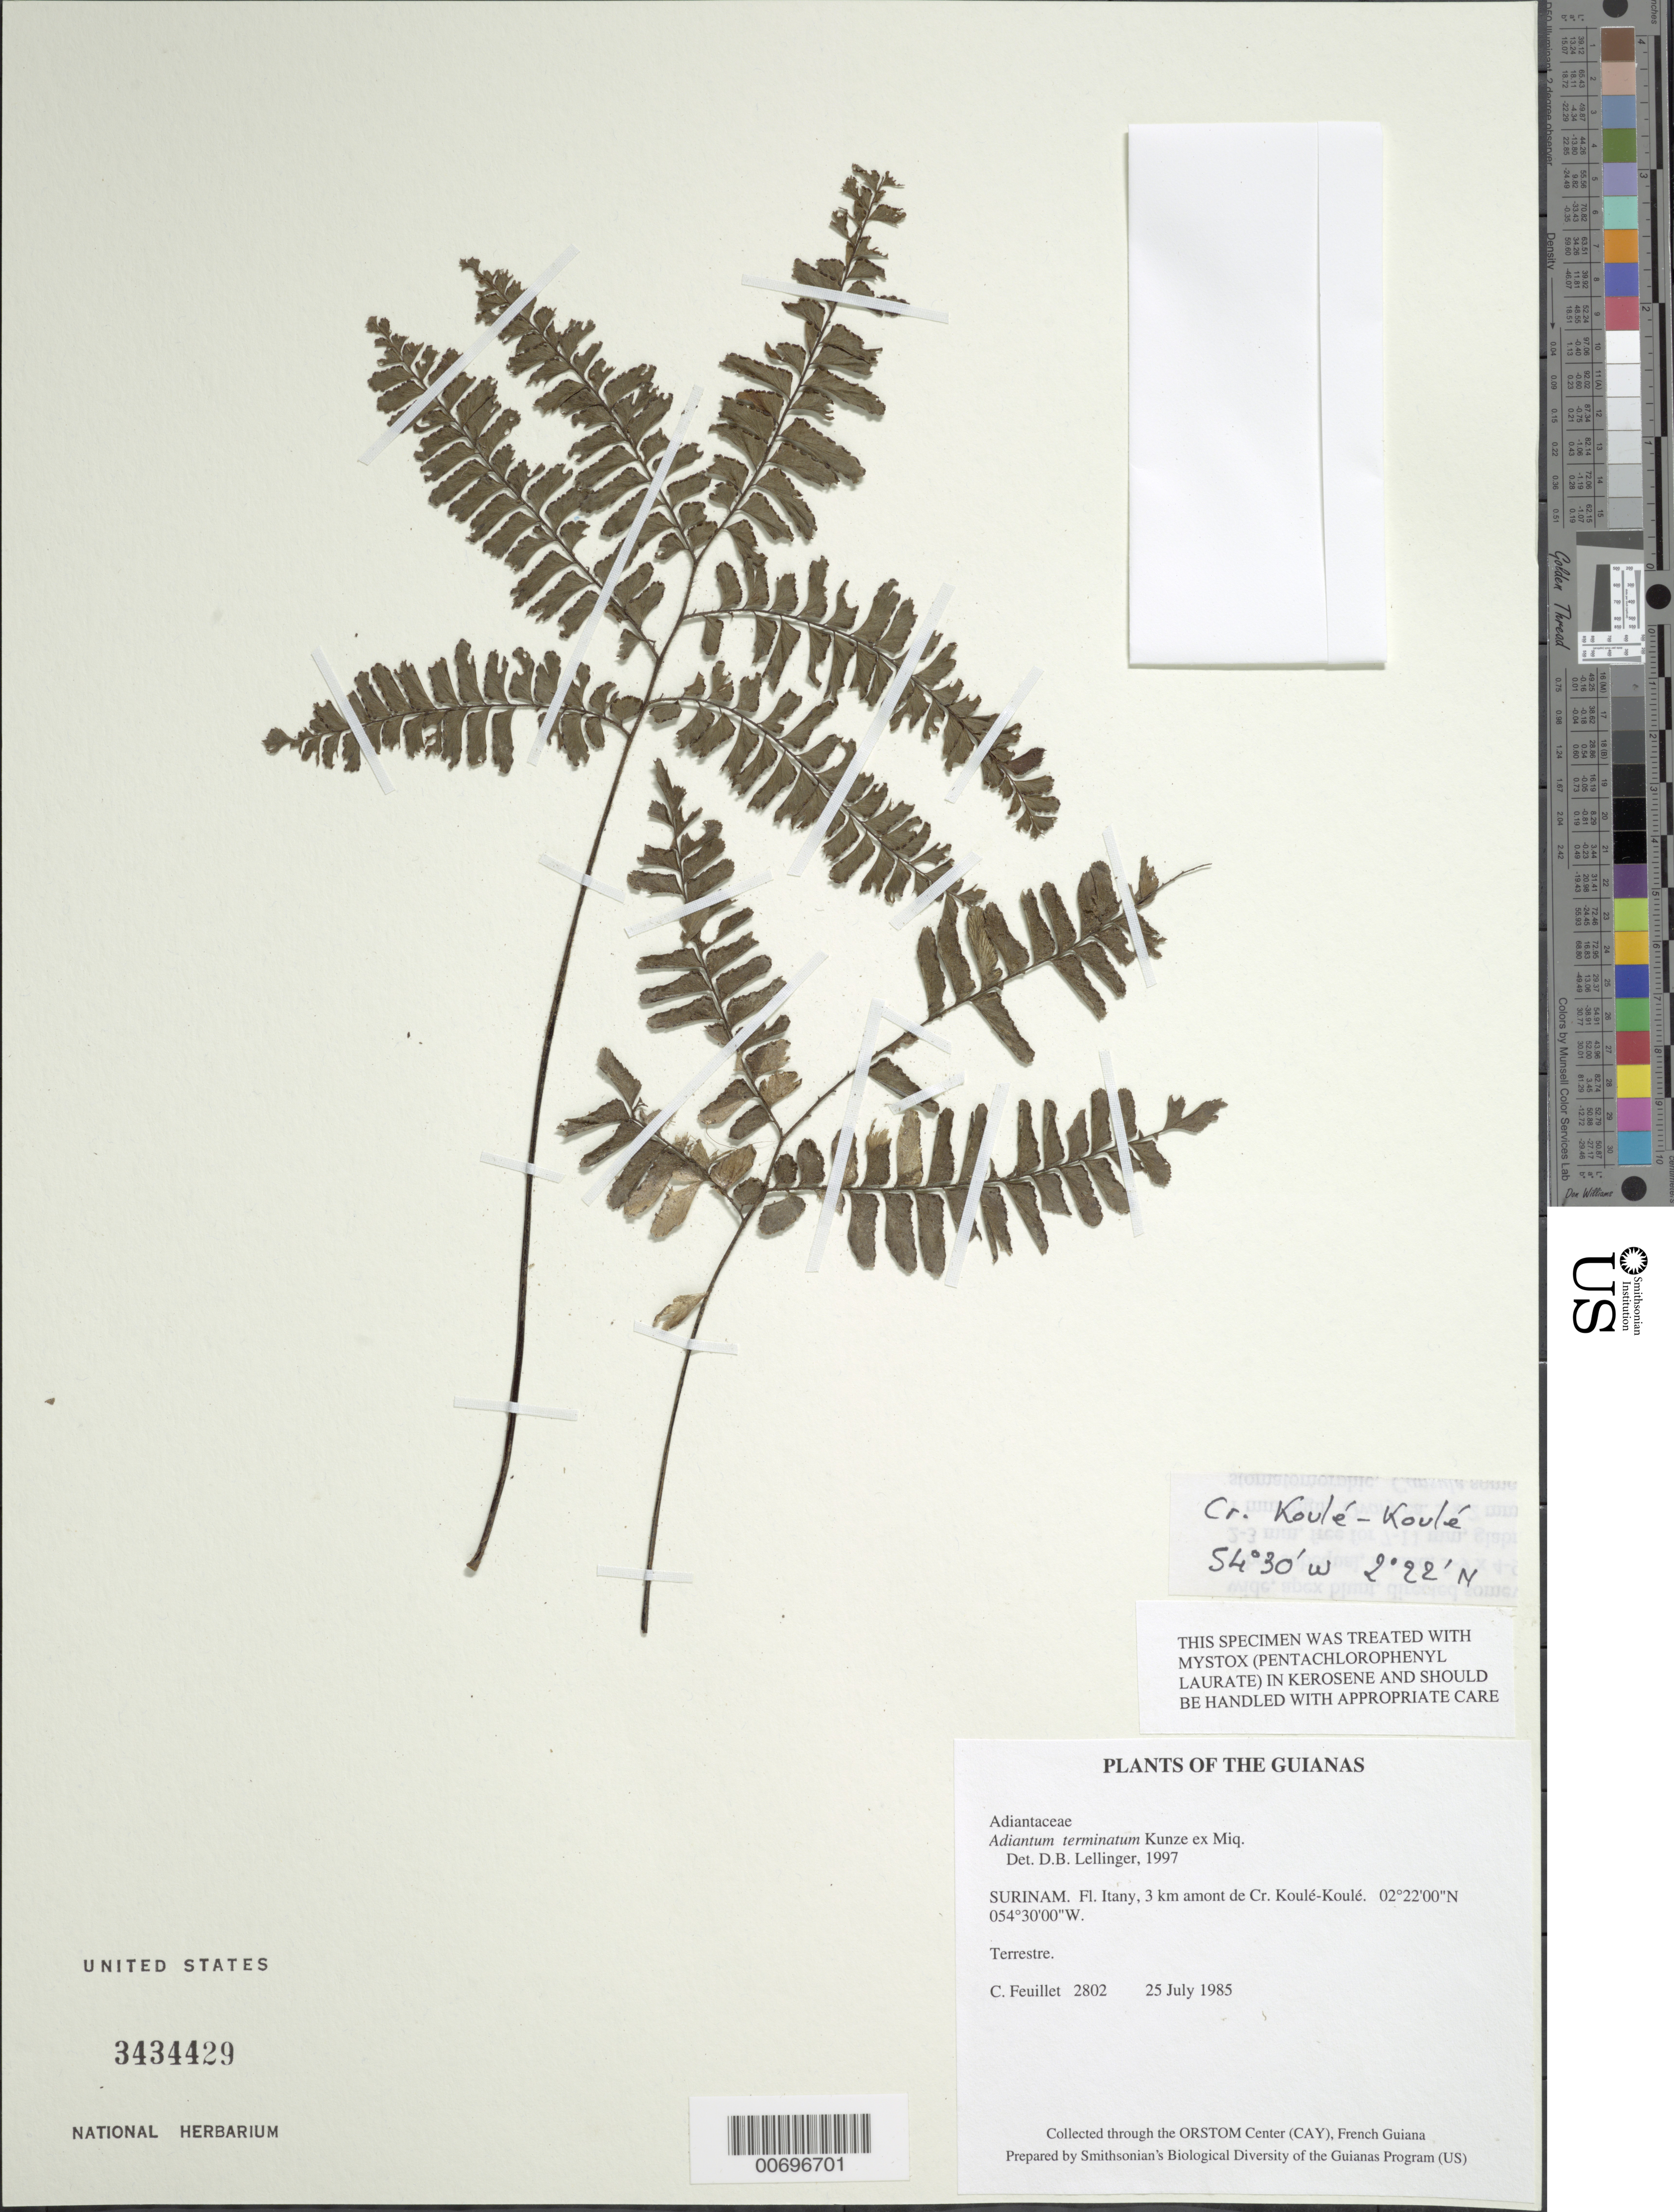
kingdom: Plantae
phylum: Tracheophyta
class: Polypodiopsida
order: Polypodiales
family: Pteridaceae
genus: Adiantum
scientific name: Adiantum terminatum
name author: Kunze ex Miq.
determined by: Lellinger, David B., (BOT), Smithsonian Institution - National Museum of Natural History (UNITED STATES)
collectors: C. Feuillet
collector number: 2802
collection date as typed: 25 Jul 1985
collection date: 1985-07-25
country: Suriname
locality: Litani R., 3 km amont de Cr. Koulé-Koulé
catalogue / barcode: US 3434429